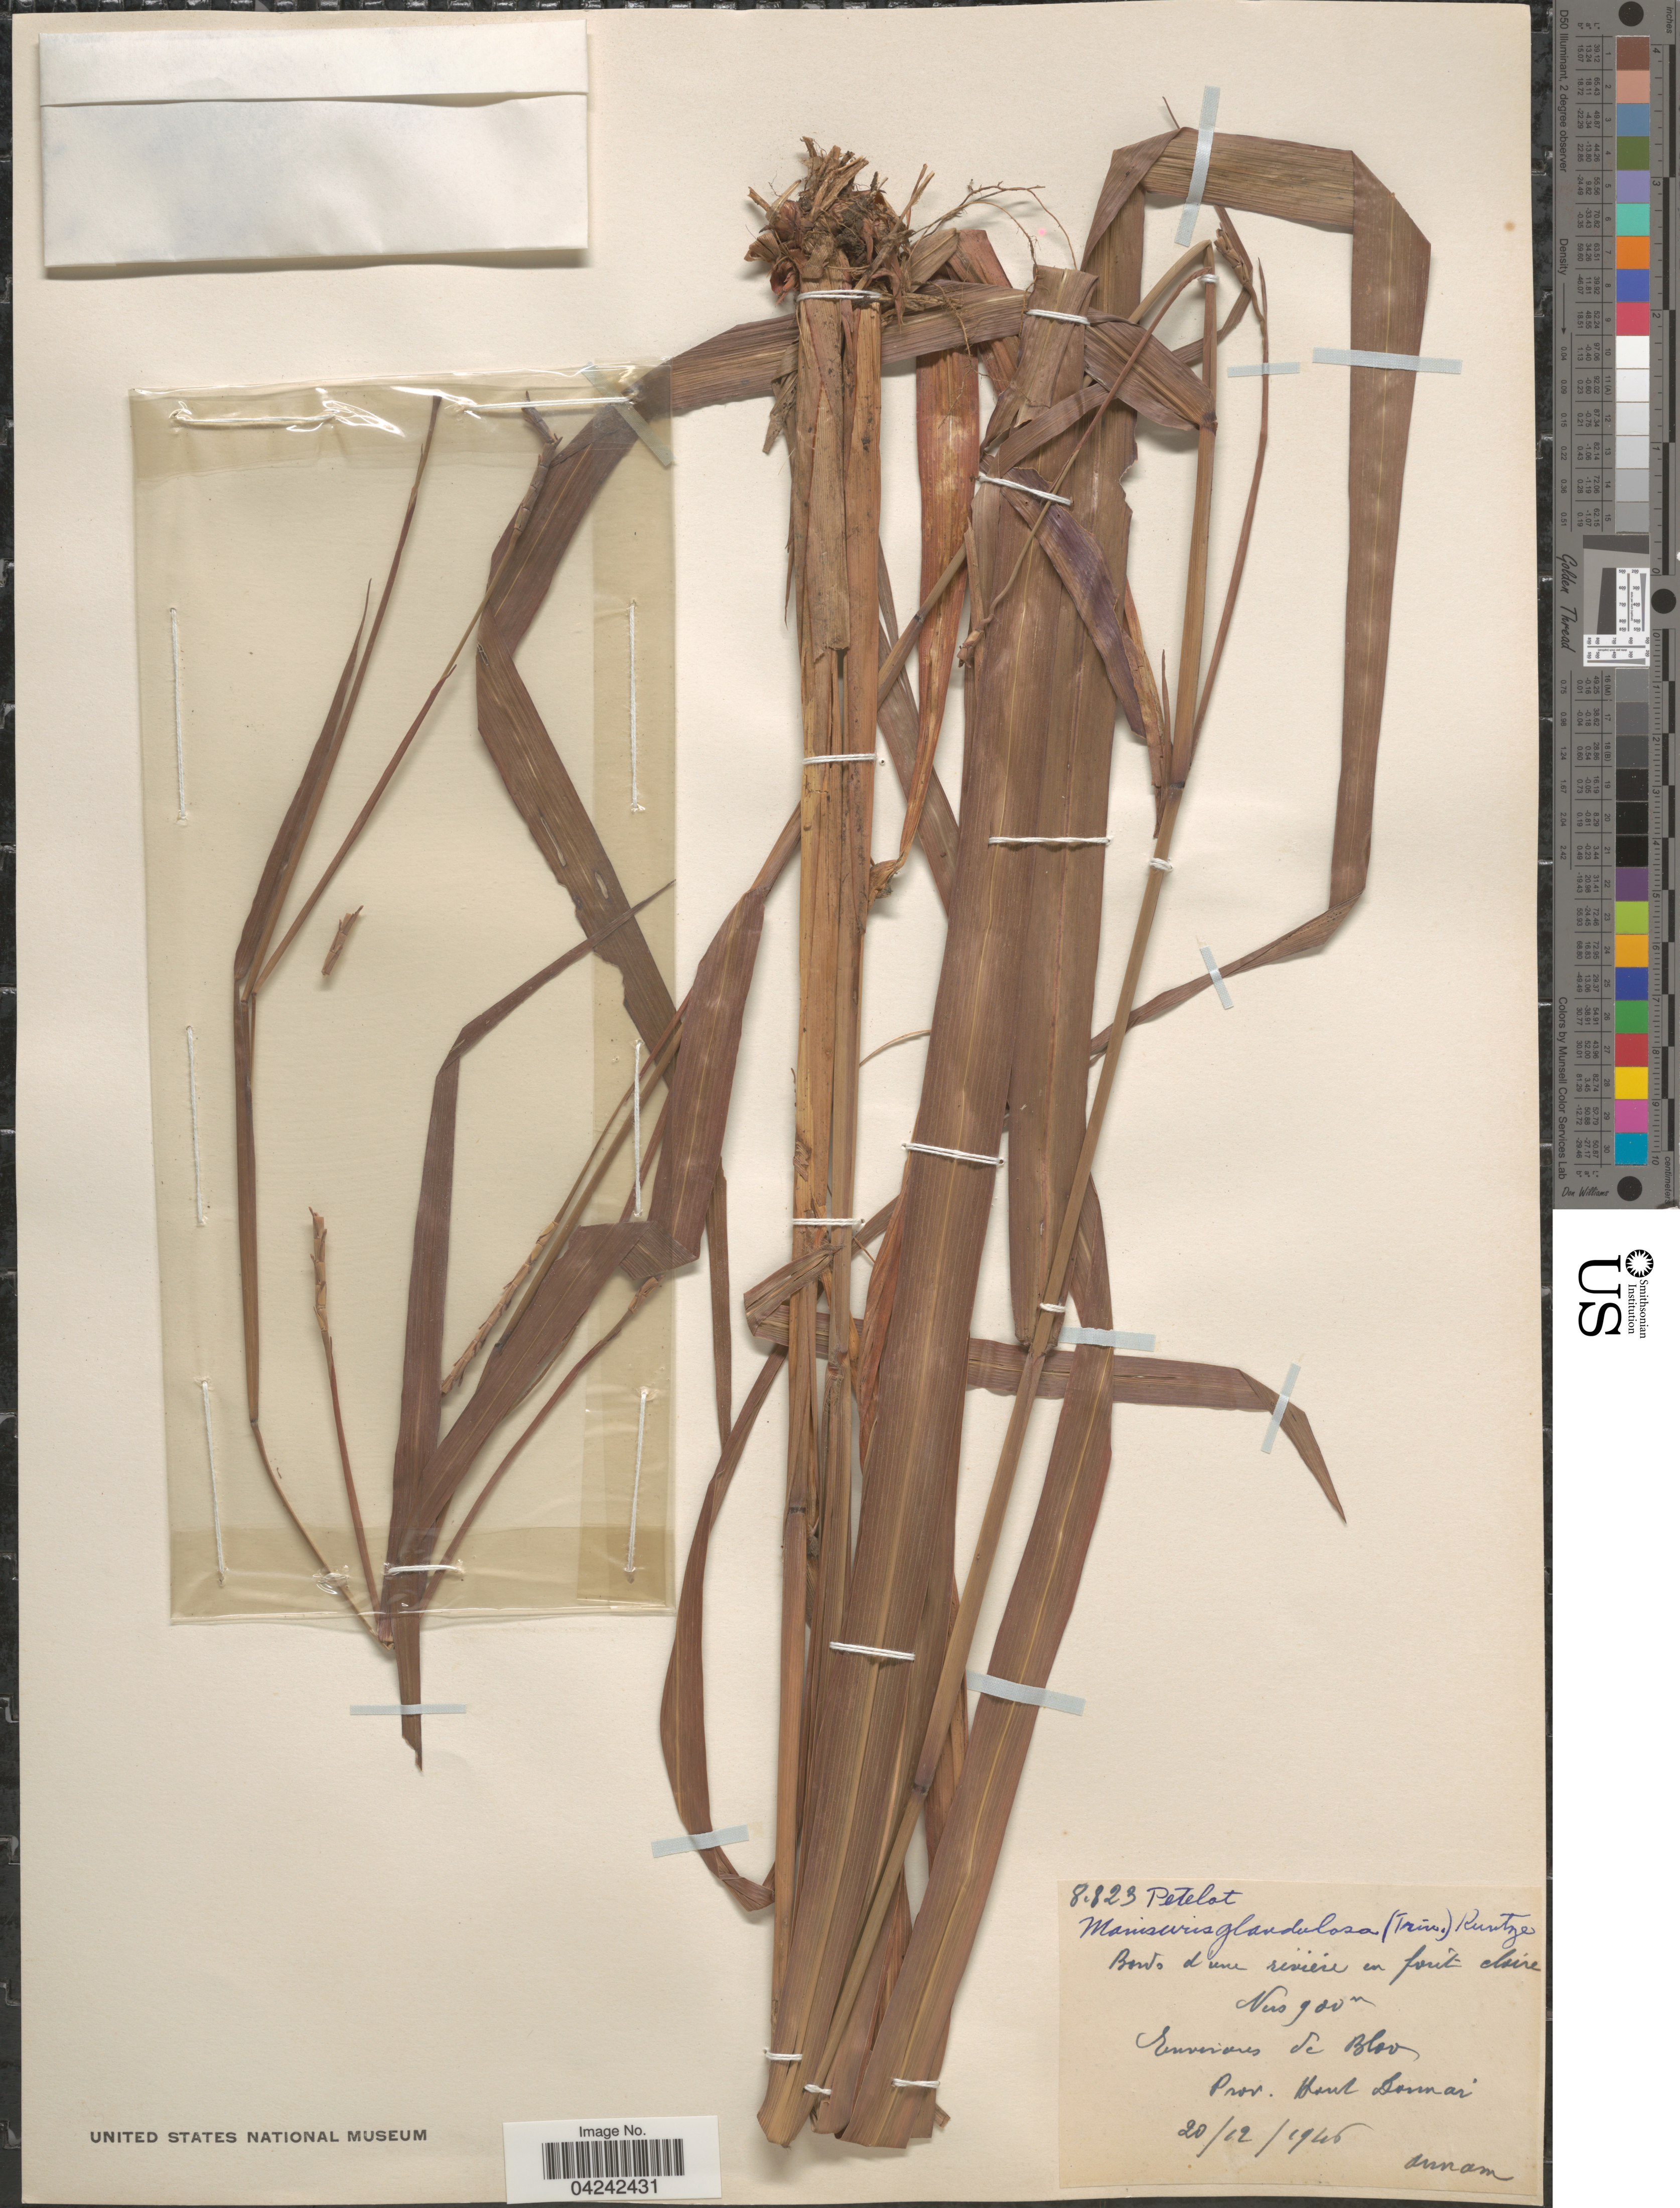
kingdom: Plantae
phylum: Tracheophyta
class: Liliopsida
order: Poales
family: Poaceae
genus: Rottboellia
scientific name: Rottboellia glandulosa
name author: Trin.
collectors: Pételot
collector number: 8823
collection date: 1946-12-20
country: Vietnam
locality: Bords d'une riviére en forêt claire. Environs de Blao. Prov. Haut Donnai. Annam.